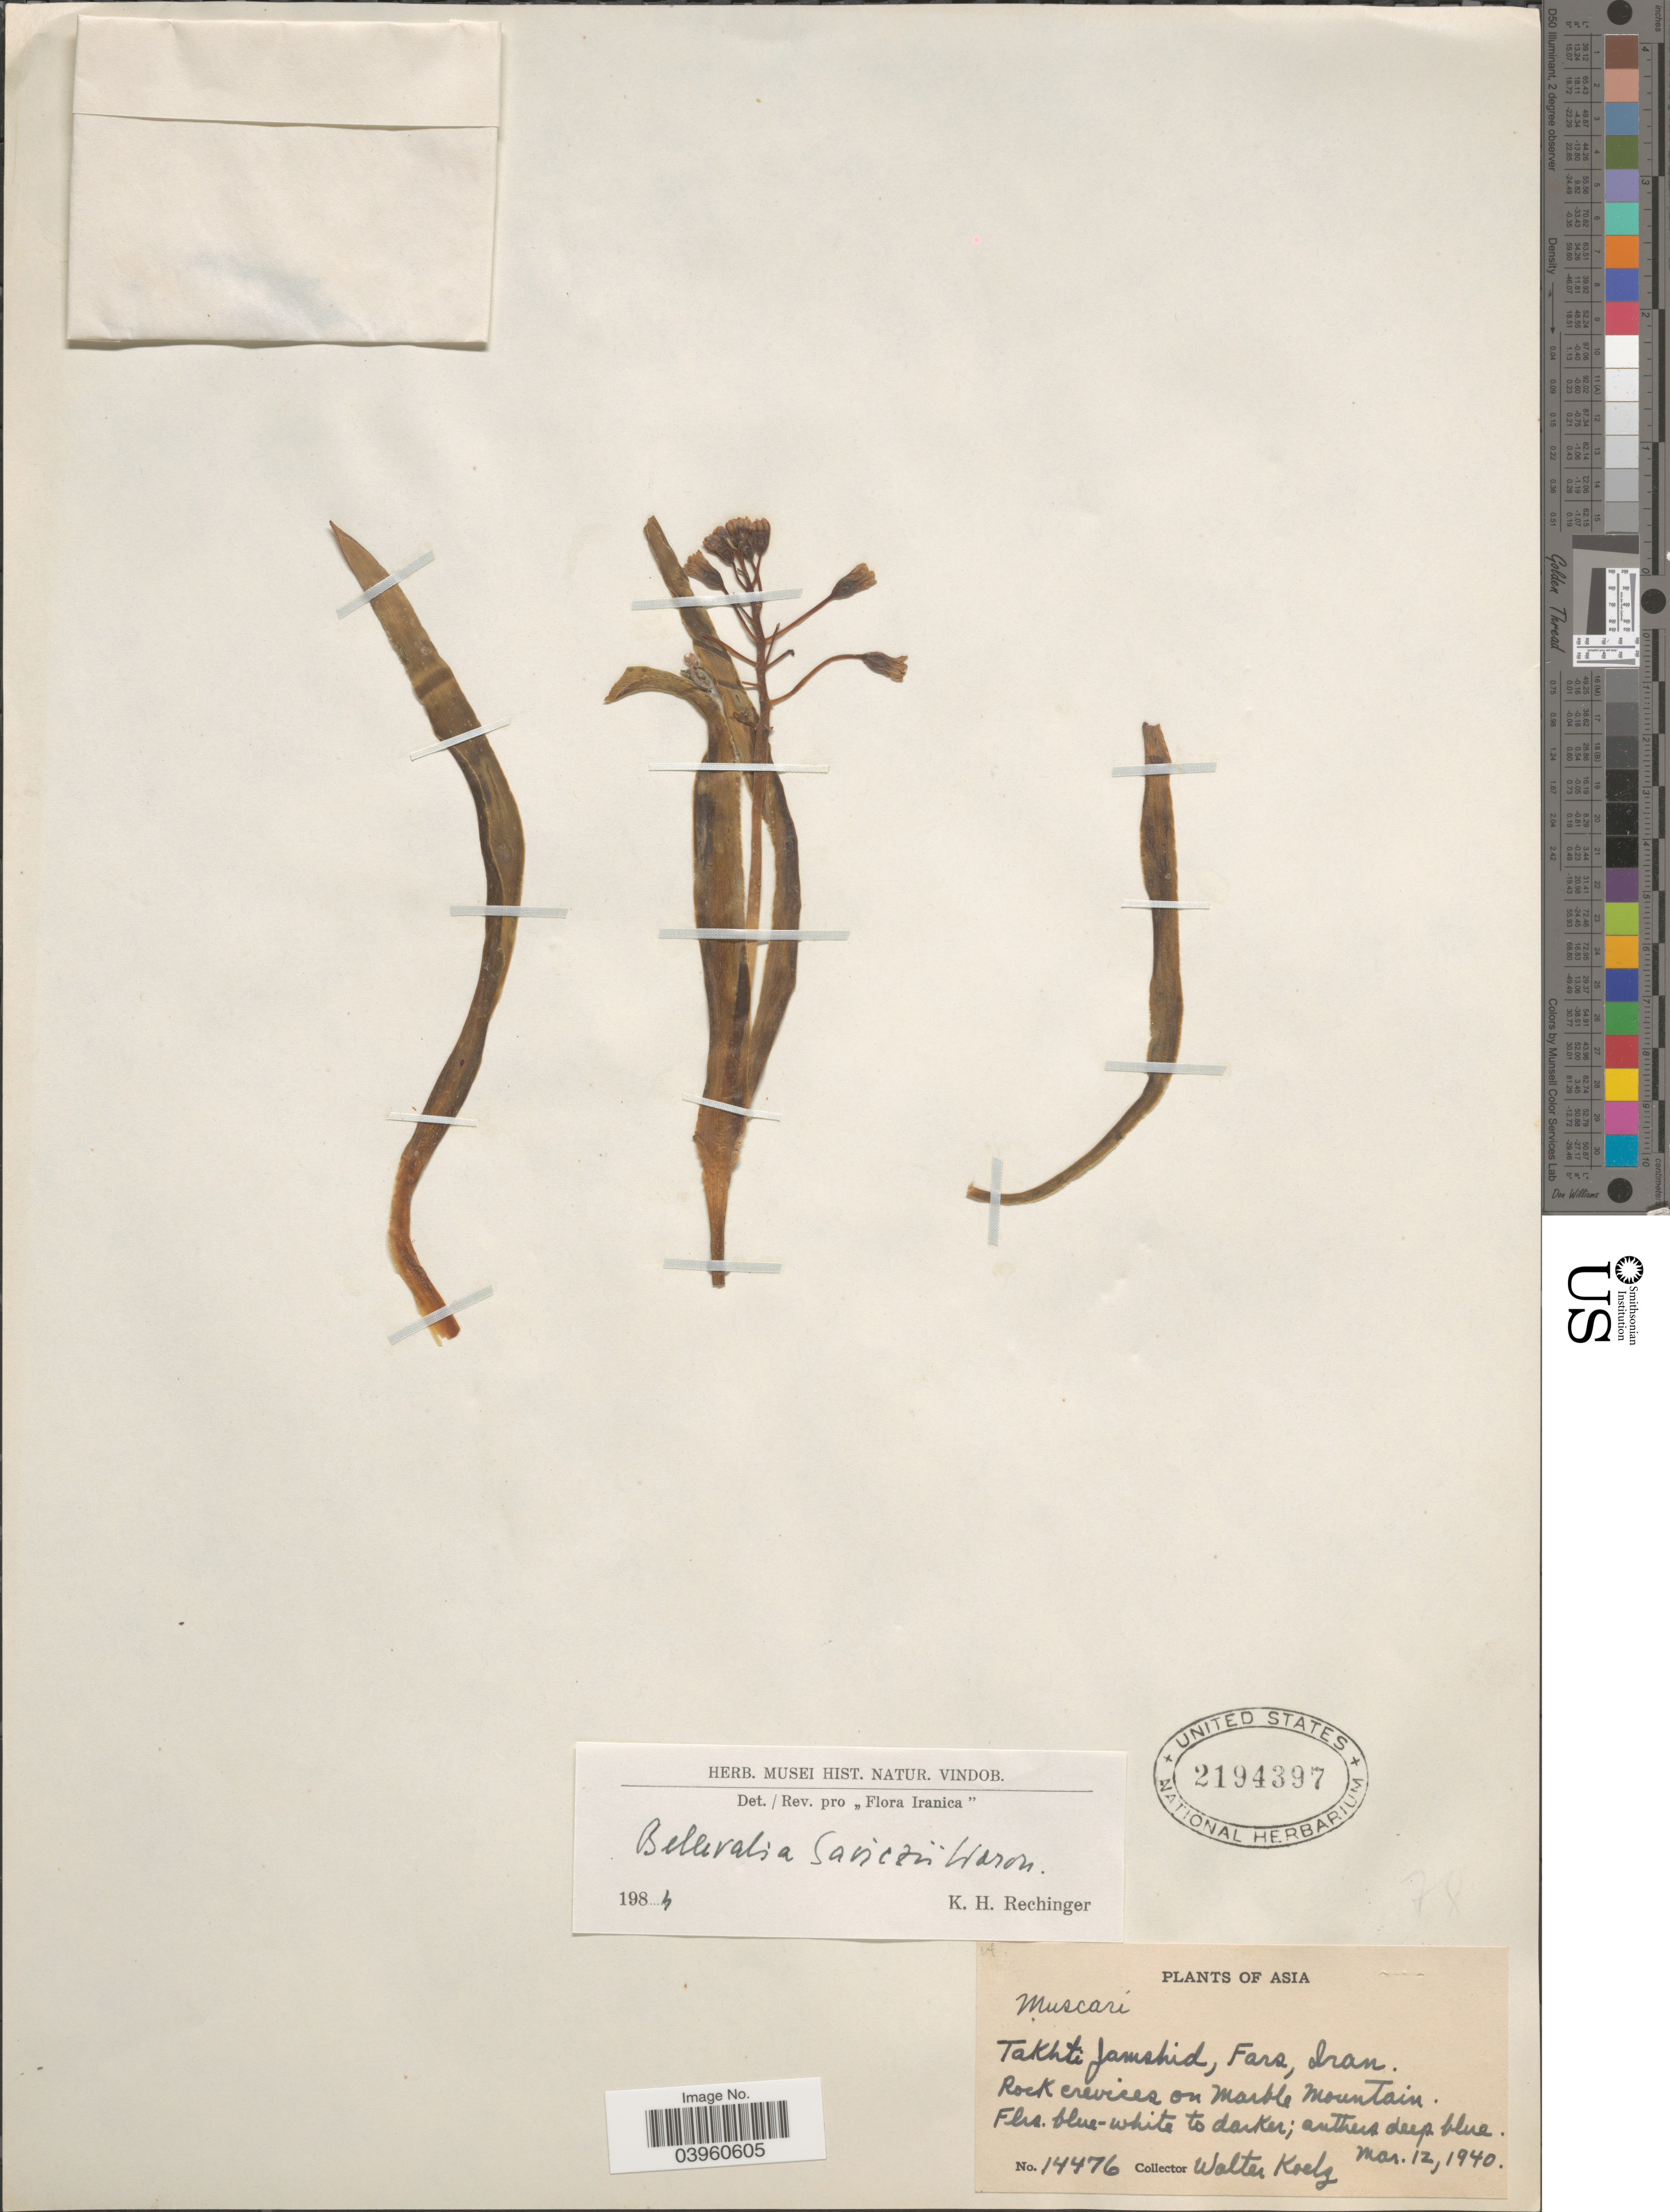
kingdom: Plantae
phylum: Tracheophyta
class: Liliopsida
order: Asparagales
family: Asparagaceae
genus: Bellevalia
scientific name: Bellevalia saviczii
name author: Woronow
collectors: W. N. Koelz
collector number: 14476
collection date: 1940-03-12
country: Iran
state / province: Fars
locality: Takhti Jamshid. On Marble Mountain.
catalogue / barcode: US 2194397